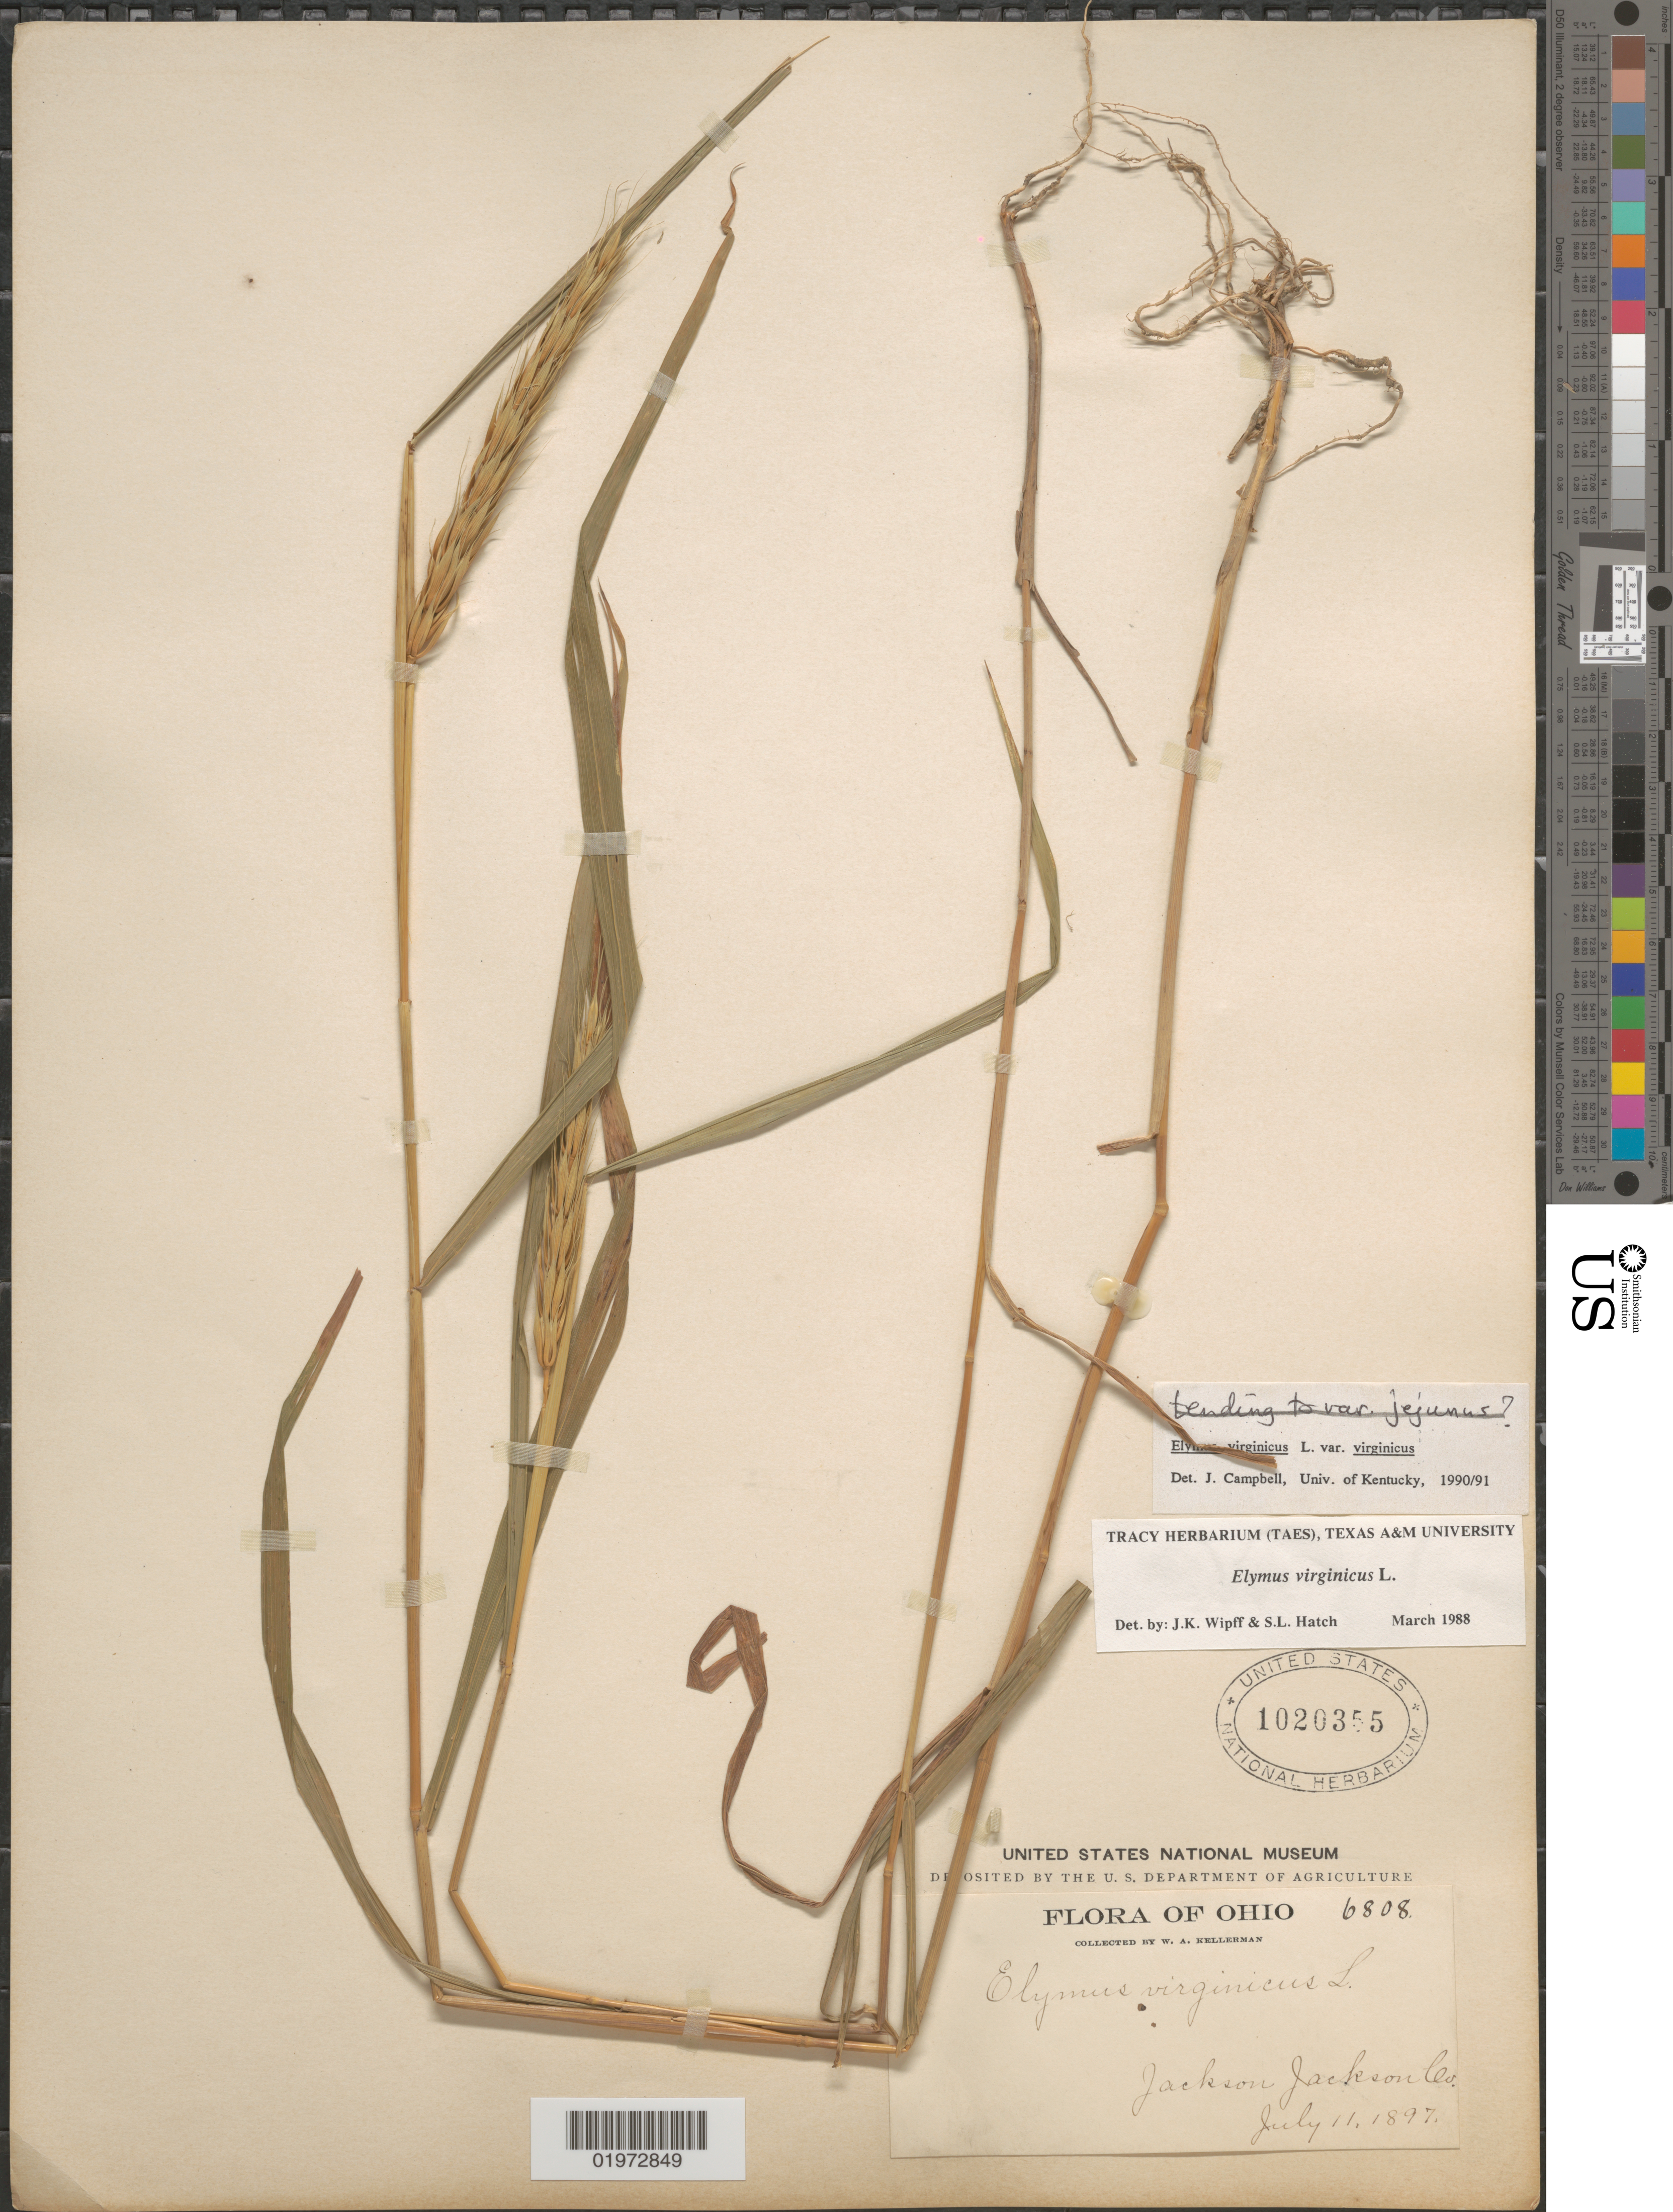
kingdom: Plantae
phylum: Tracheophyta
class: Liliopsida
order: Poales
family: Poaceae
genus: Elymus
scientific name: Elymus virginicus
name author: L.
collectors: W. Kellerman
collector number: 6808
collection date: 1897-07-11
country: United States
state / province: Ohio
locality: Jackson, Jackson Co.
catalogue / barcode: US 1020355